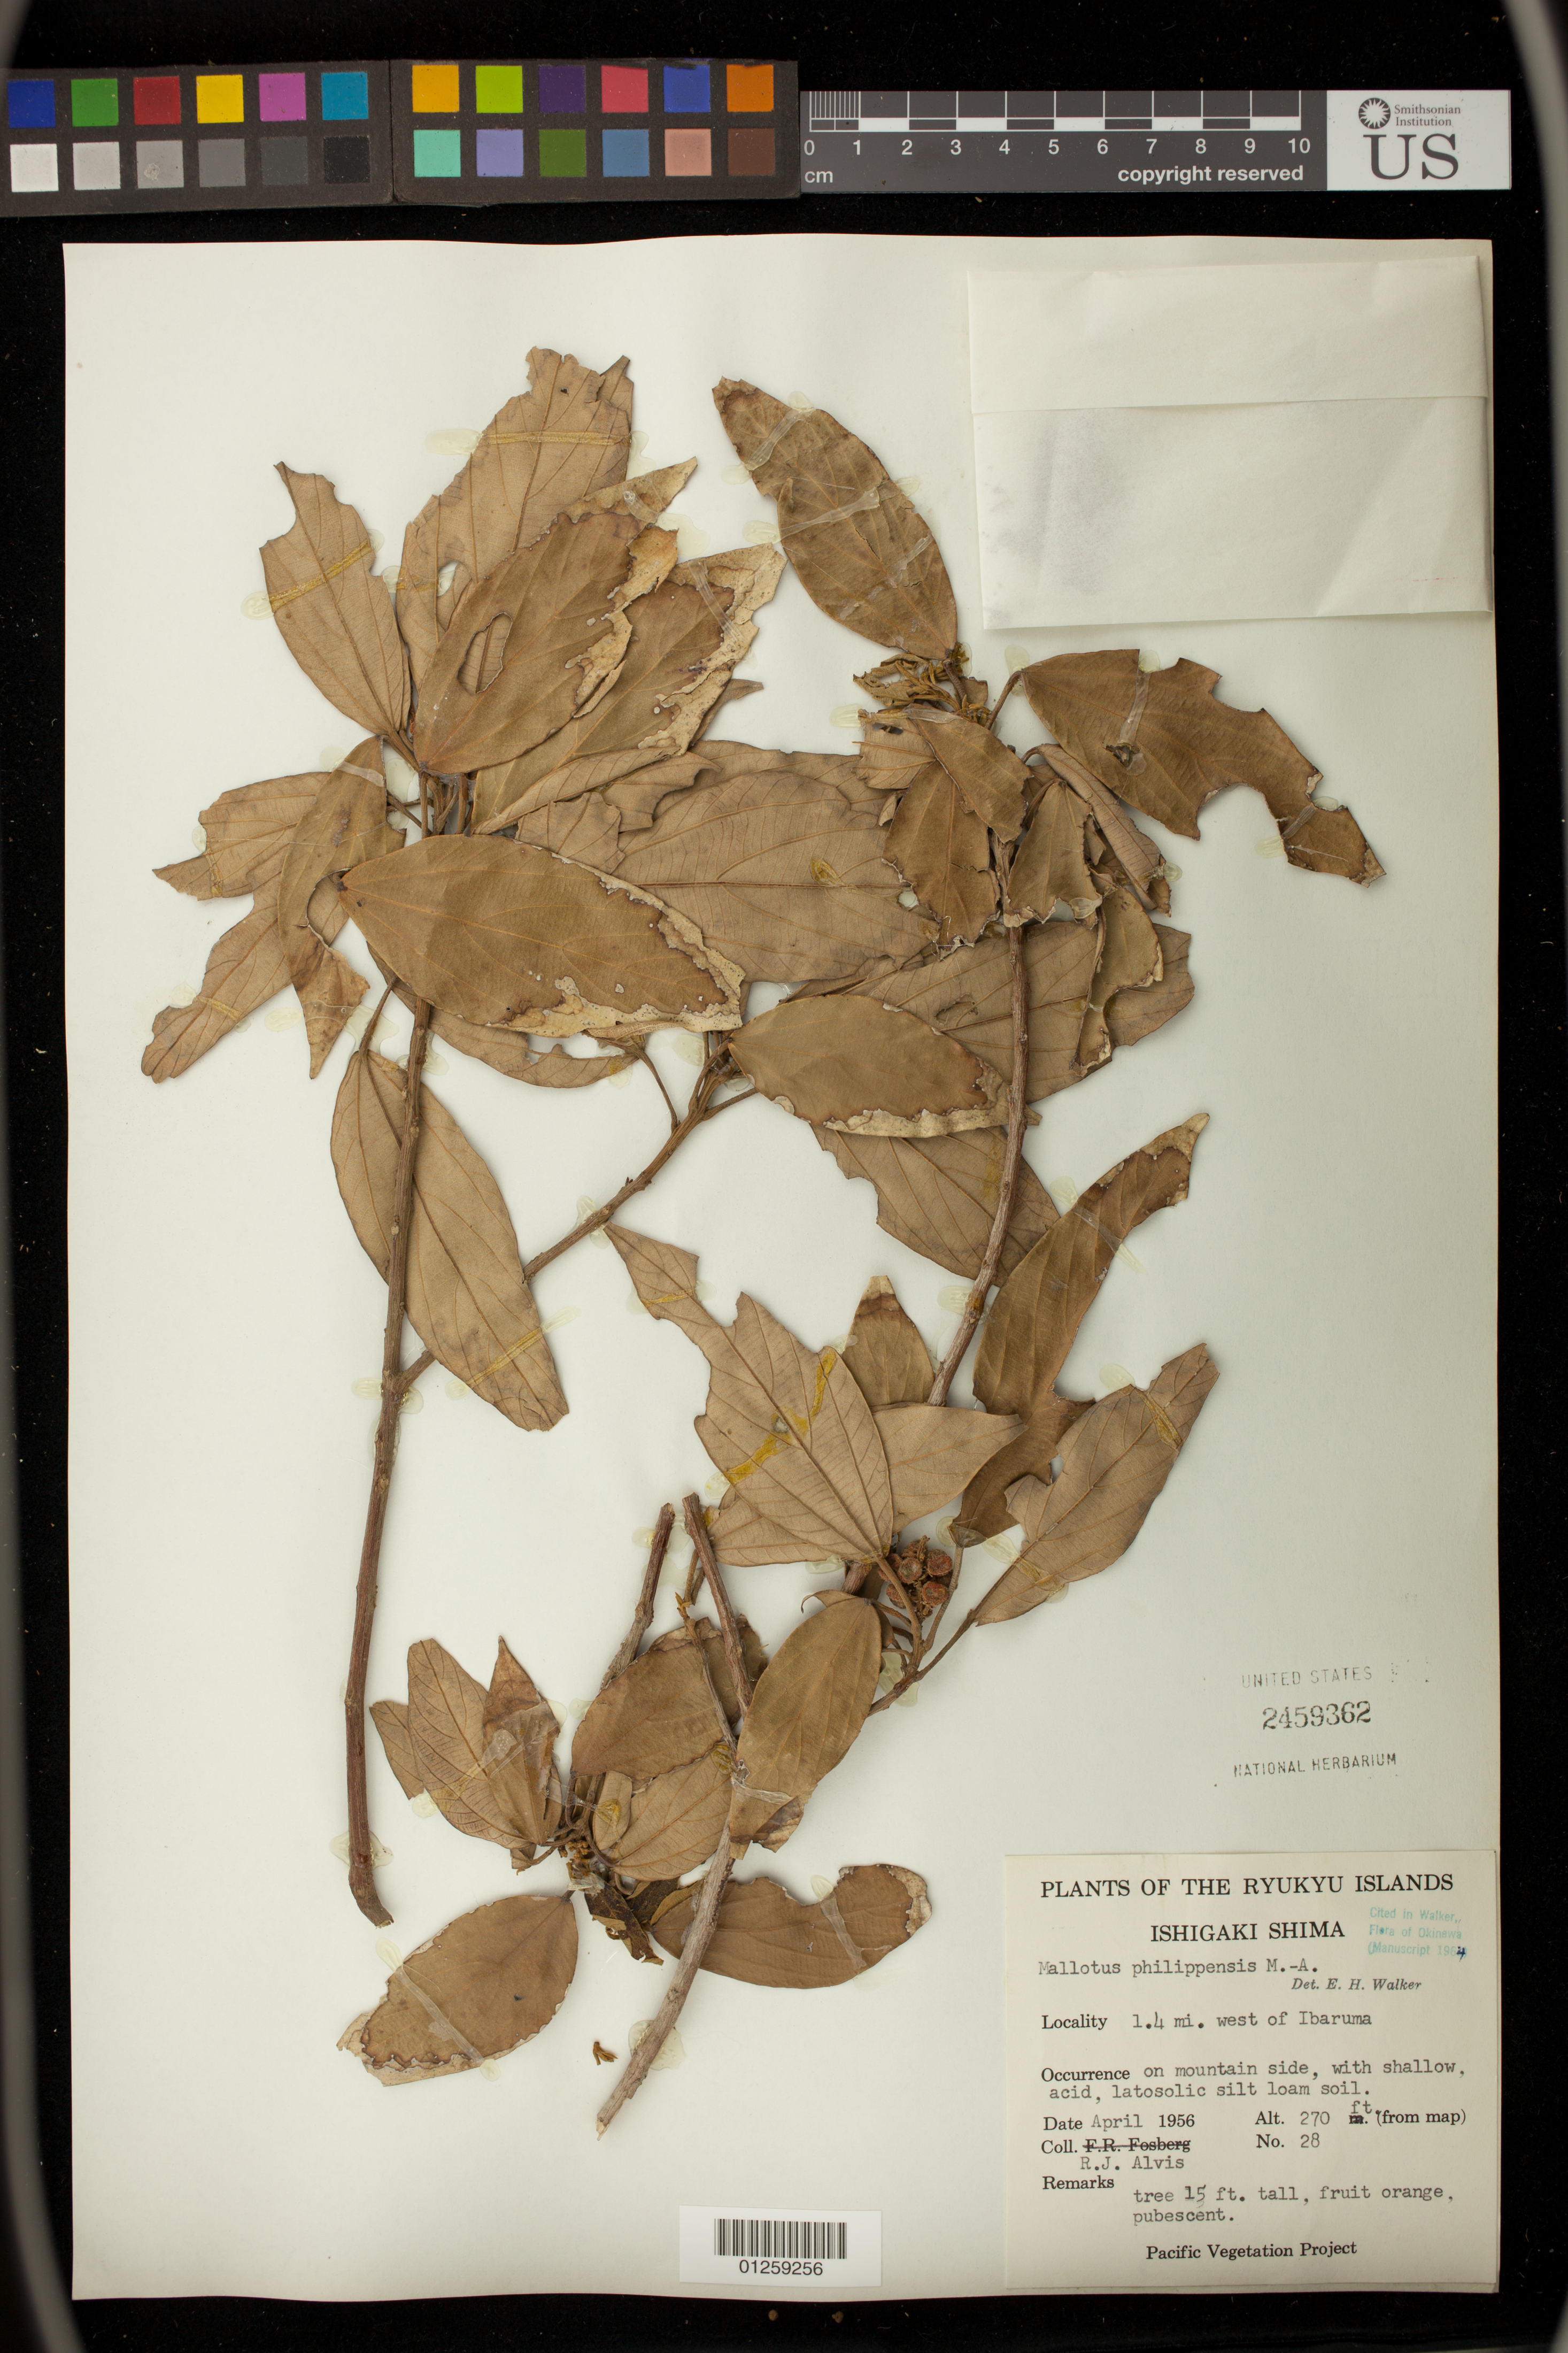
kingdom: Plantae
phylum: Tracheophyta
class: Magnoliopsida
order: Malpighiales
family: Euphorbiaceae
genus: Mallotus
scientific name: Mallotus philippensis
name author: (Lam.) Müll. Arg.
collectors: R. Alvis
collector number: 28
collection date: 1956-04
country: Japan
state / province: Okinawa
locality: Ishigaki Shima. 1.4 mi. west of Ibaruma, on mountain side. Ryukyu Islands.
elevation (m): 82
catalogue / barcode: US 2459362